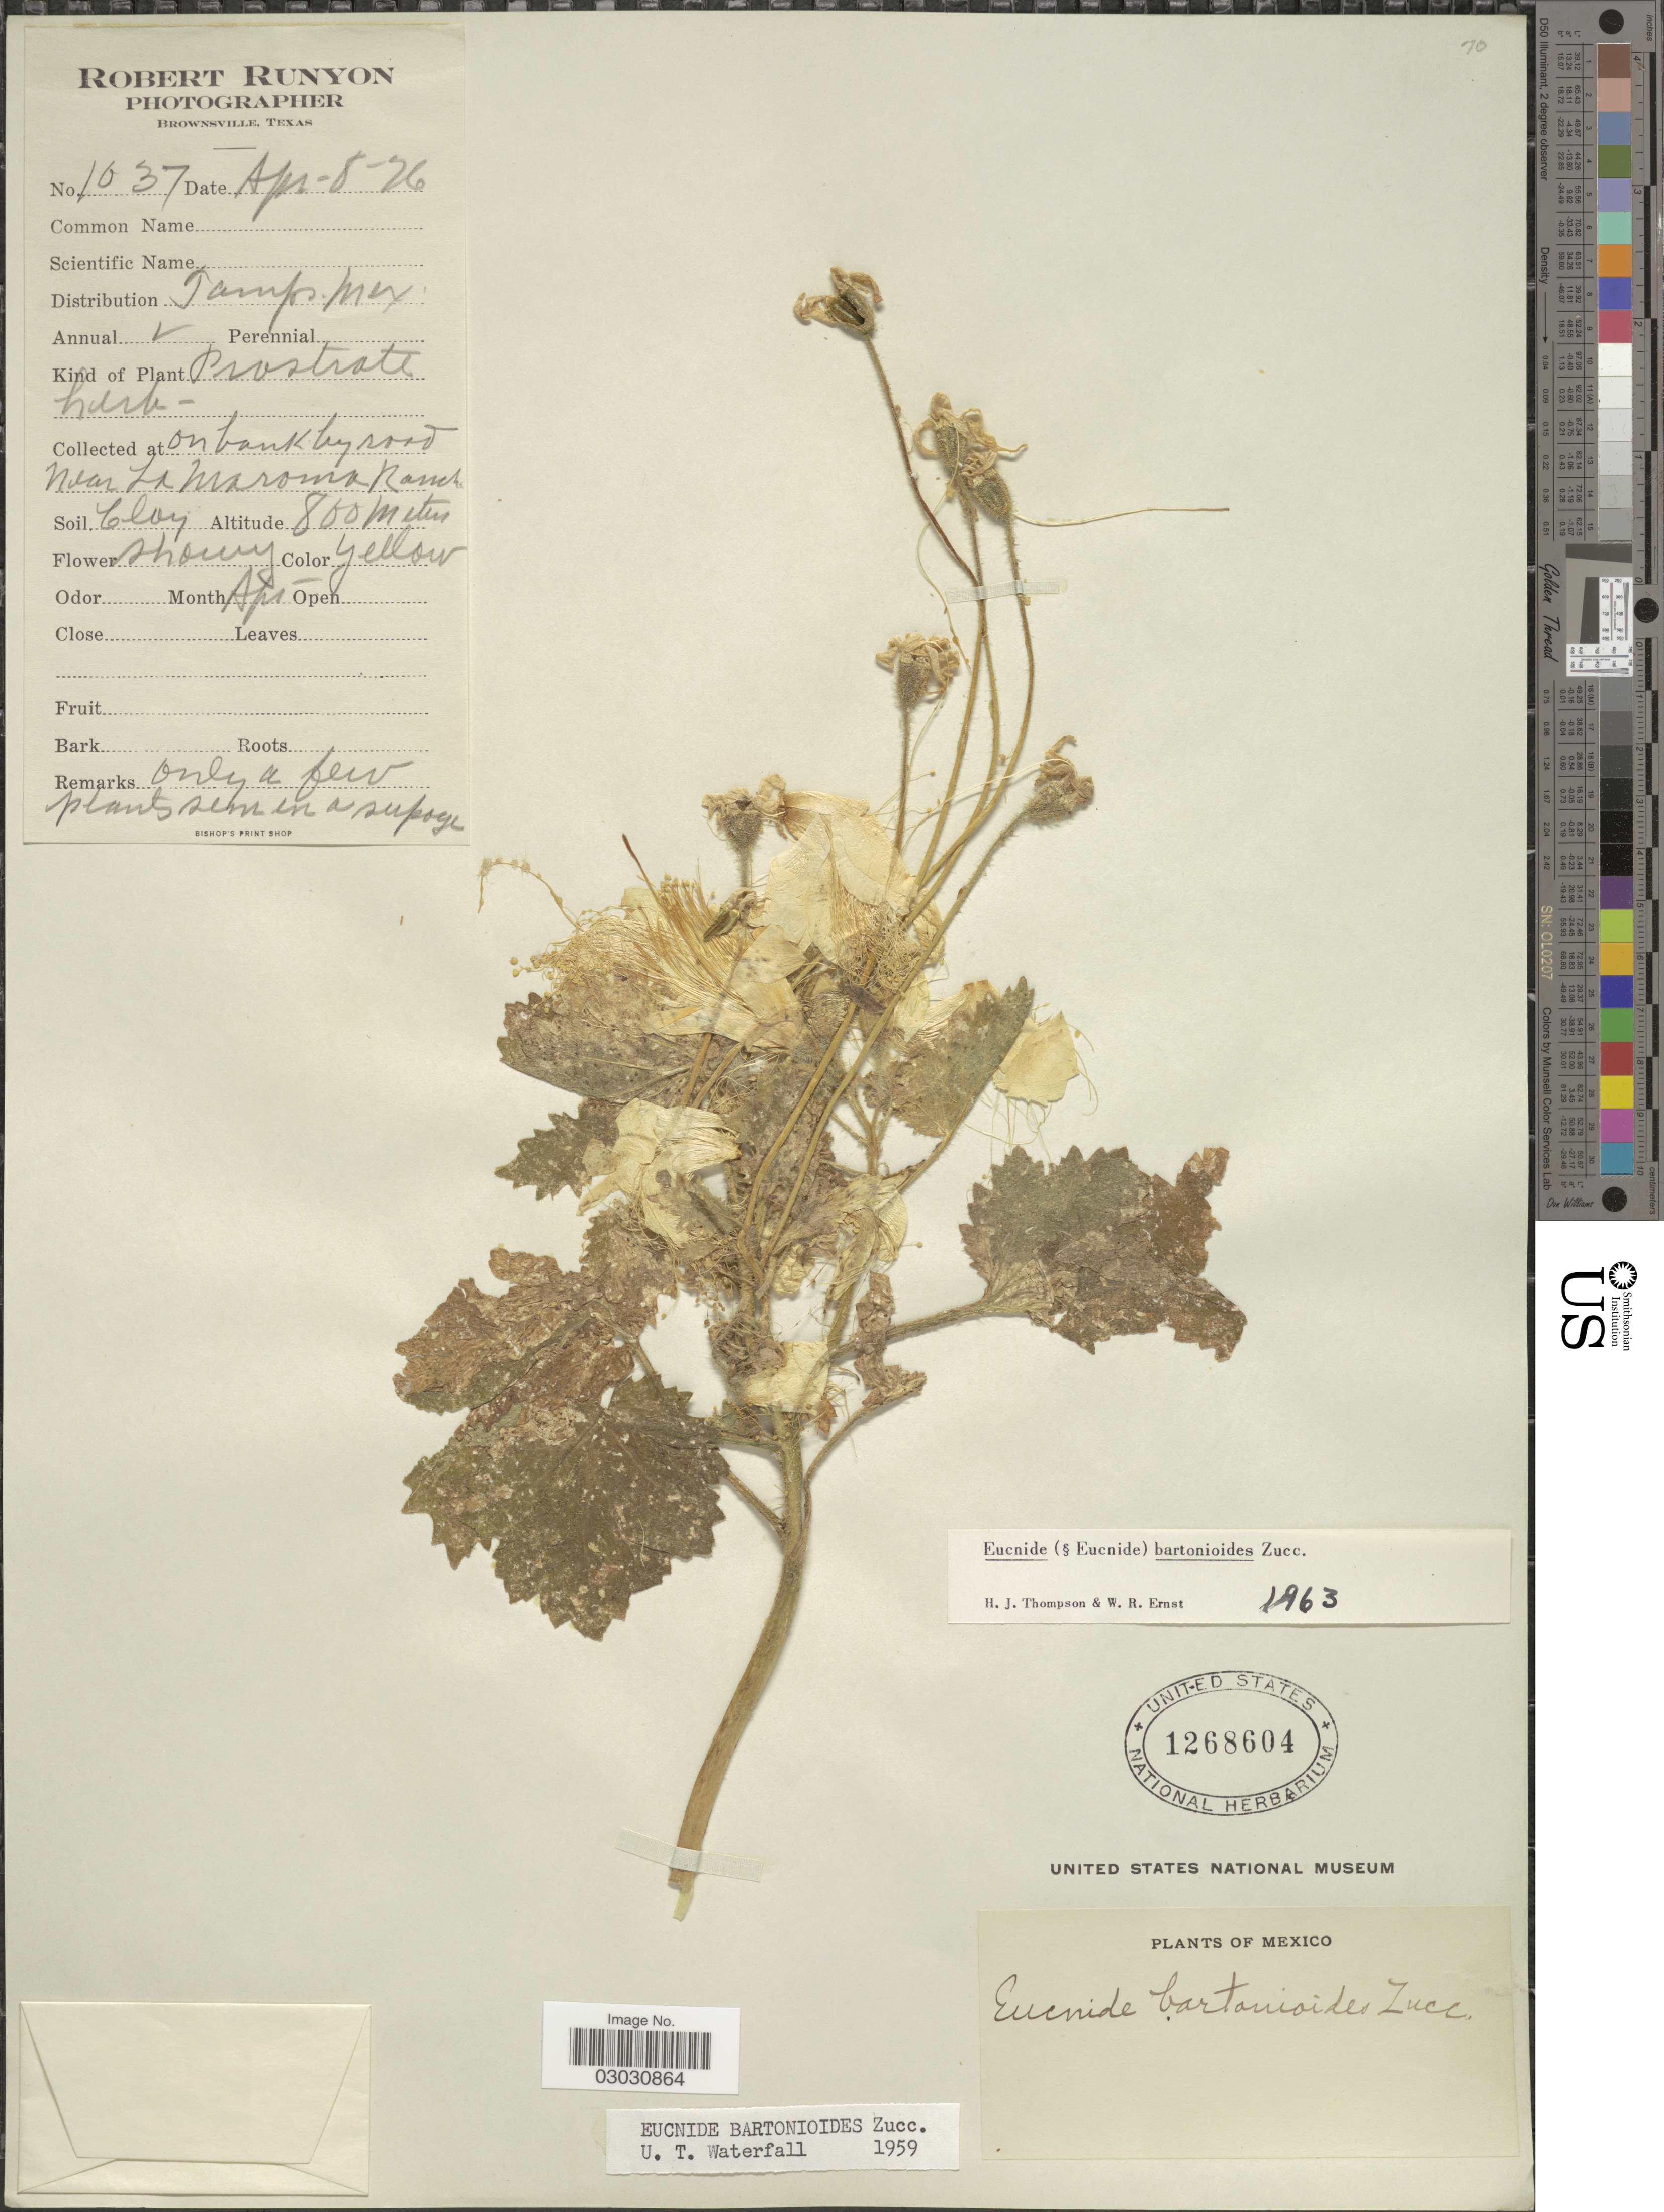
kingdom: Plantae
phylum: Tracheophyta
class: Magnoliopsida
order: Cornales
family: Loasaceae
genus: Eucnide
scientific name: Eucnide bartonioides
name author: Zucc.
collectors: R. Runyon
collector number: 1037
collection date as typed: Transcribed d/m/y: 8/4/26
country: Mexico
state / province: Tamaulipas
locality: On bank by road near La Maroma Ranch.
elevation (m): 800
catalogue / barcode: US 1268604